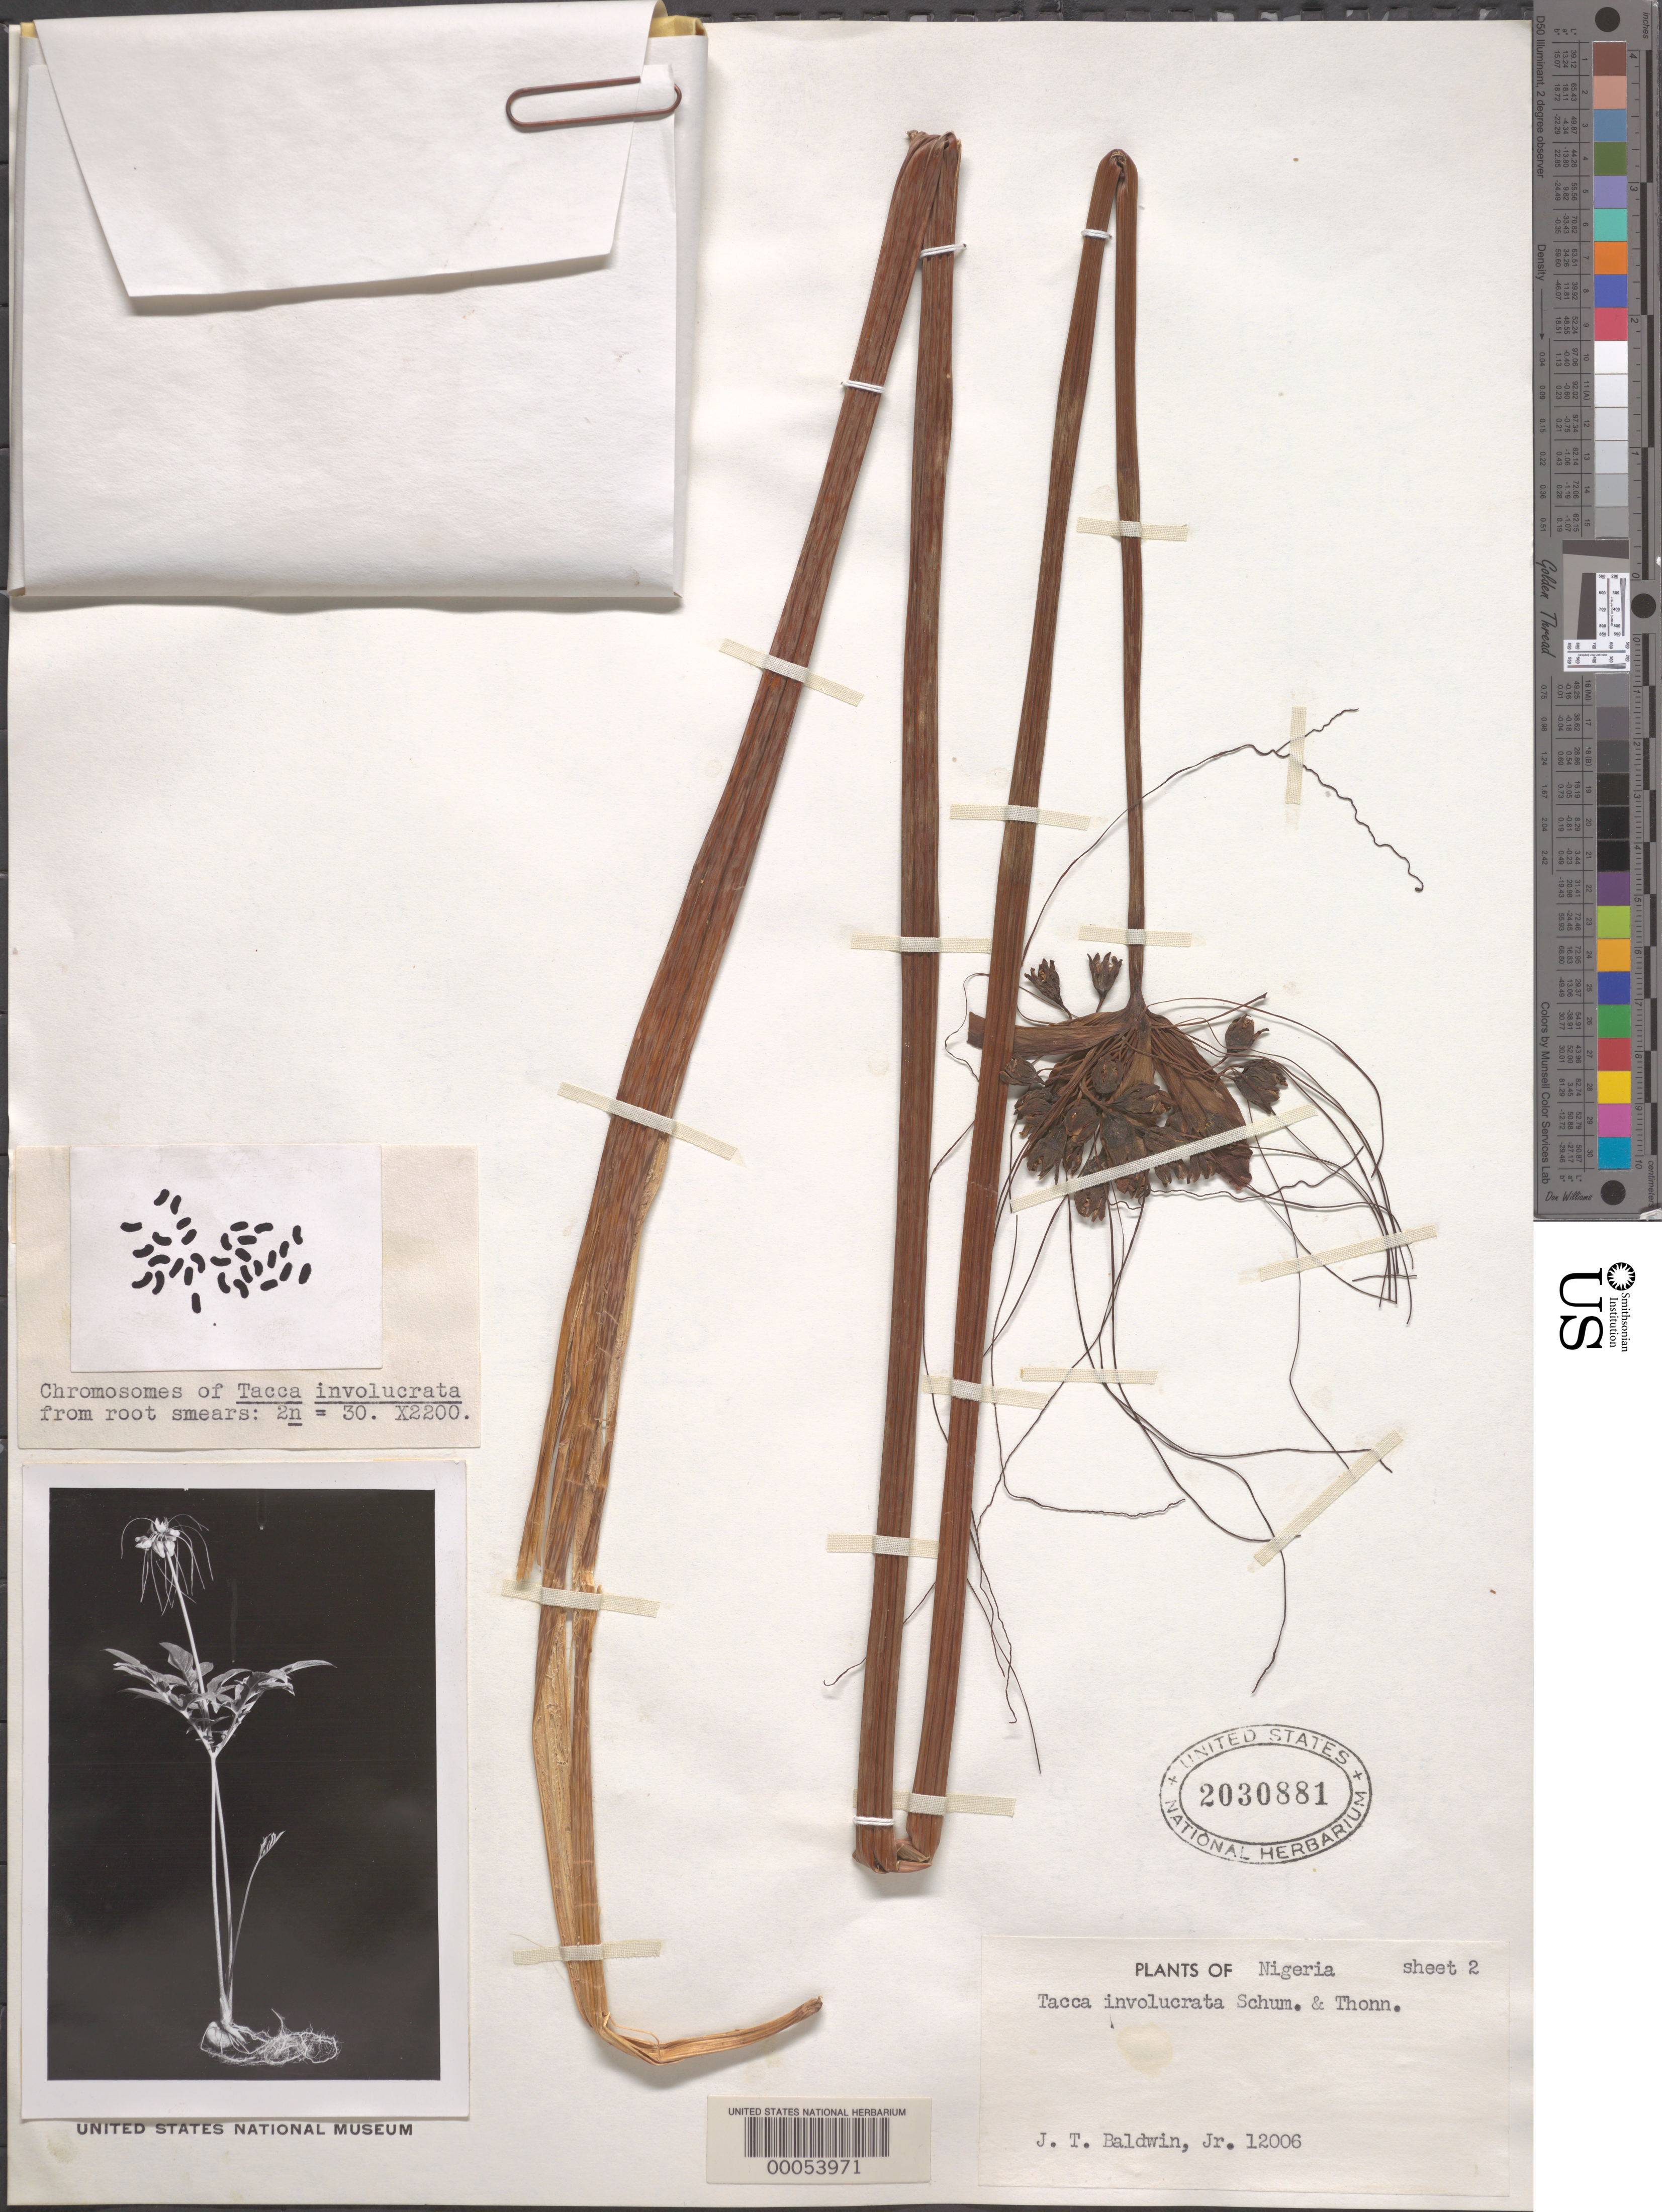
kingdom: Plantae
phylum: Tracheophyta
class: Liliopsida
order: Dioscoreales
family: Dioscoreaceae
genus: Tacca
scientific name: Tacca involucrata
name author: Schumach. & Thonn.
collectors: J. T. Baldwin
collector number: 12006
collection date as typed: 28 Apr 1948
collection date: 1948-04-28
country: Nigeria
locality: Abeokuta (between lagos and ibadan)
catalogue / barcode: US 2030881